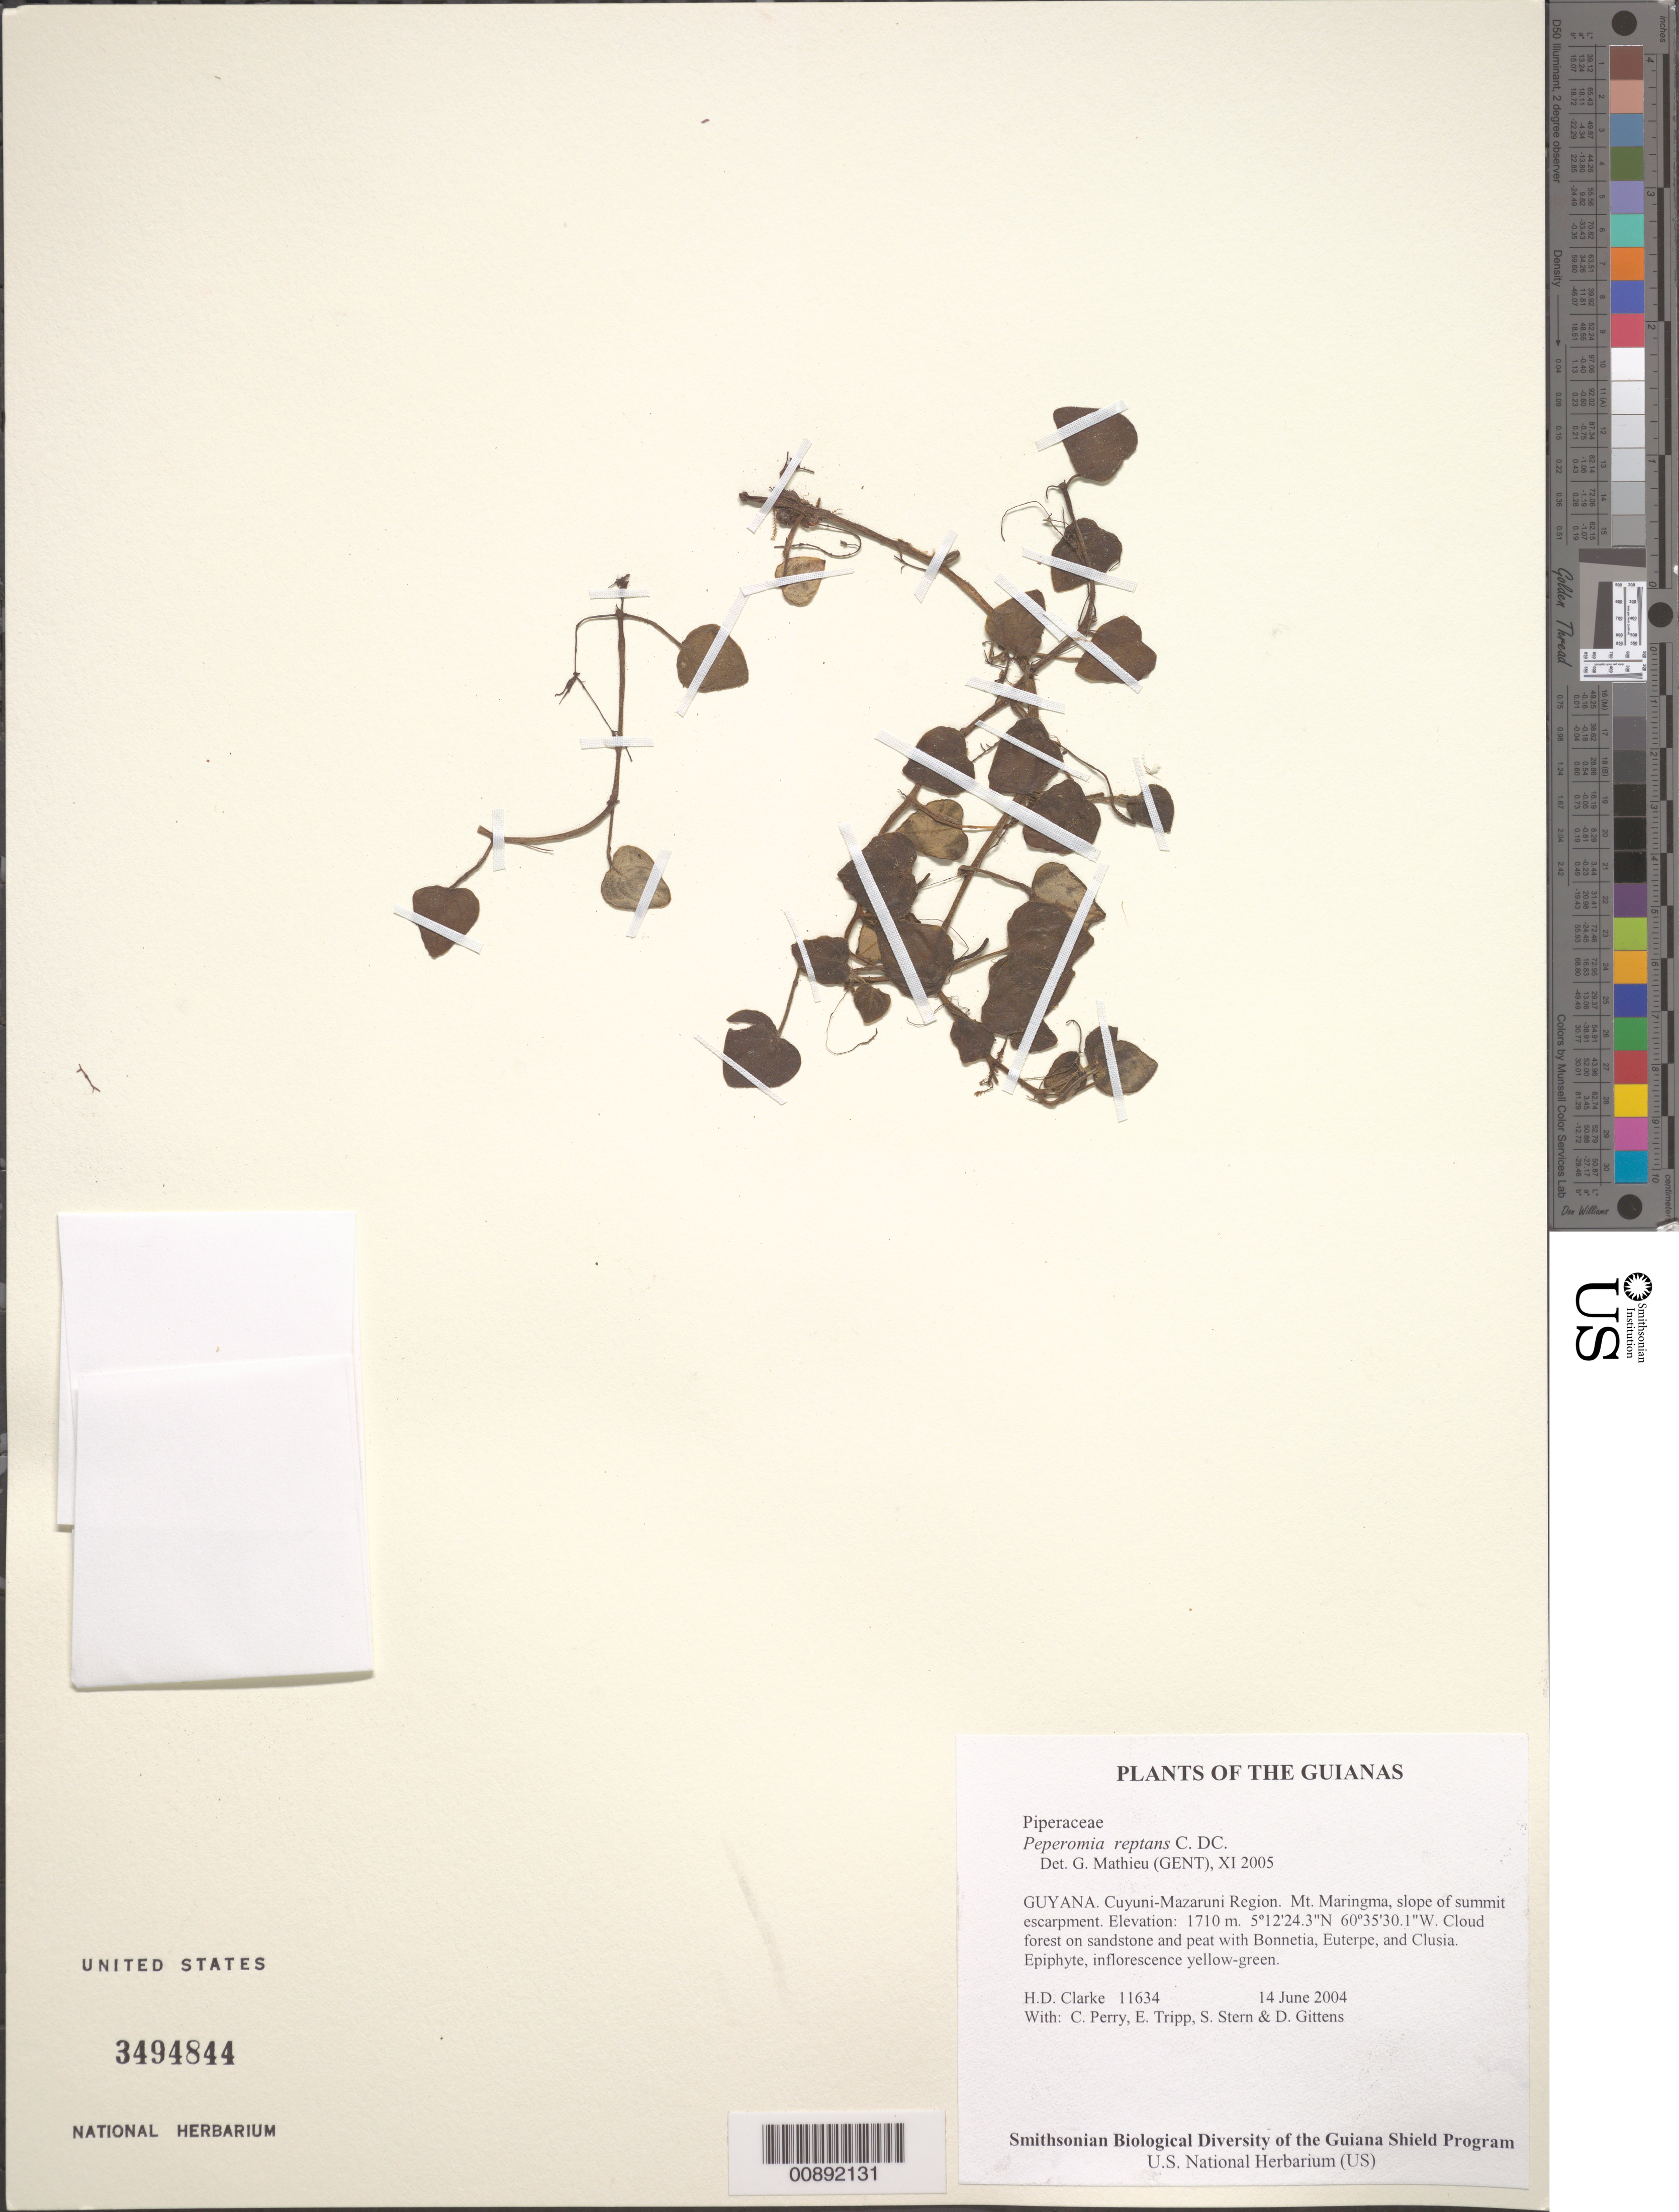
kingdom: Plantae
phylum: Tracheophyta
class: Magnoliopsida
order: Piperales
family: Piperaceae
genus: Peperomia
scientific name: Peperomia reptans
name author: (Trel. in Woodson & Schery) C. DC. in Seem.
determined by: Mathieu, Guido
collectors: H. D. Clarke, C. Perry, E. Tripp, S. R. Stern & D. Gittens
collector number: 11634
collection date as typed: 14 June 2004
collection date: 2004-06-14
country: Guyana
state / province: Cuyuni-Mazaruni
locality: Mt. Maringma, slope of summit escarpment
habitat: Cloud forest on sandstone and peat with Bonnetia, Euterpe, and Clusia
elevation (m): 1710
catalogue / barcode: US 3494844